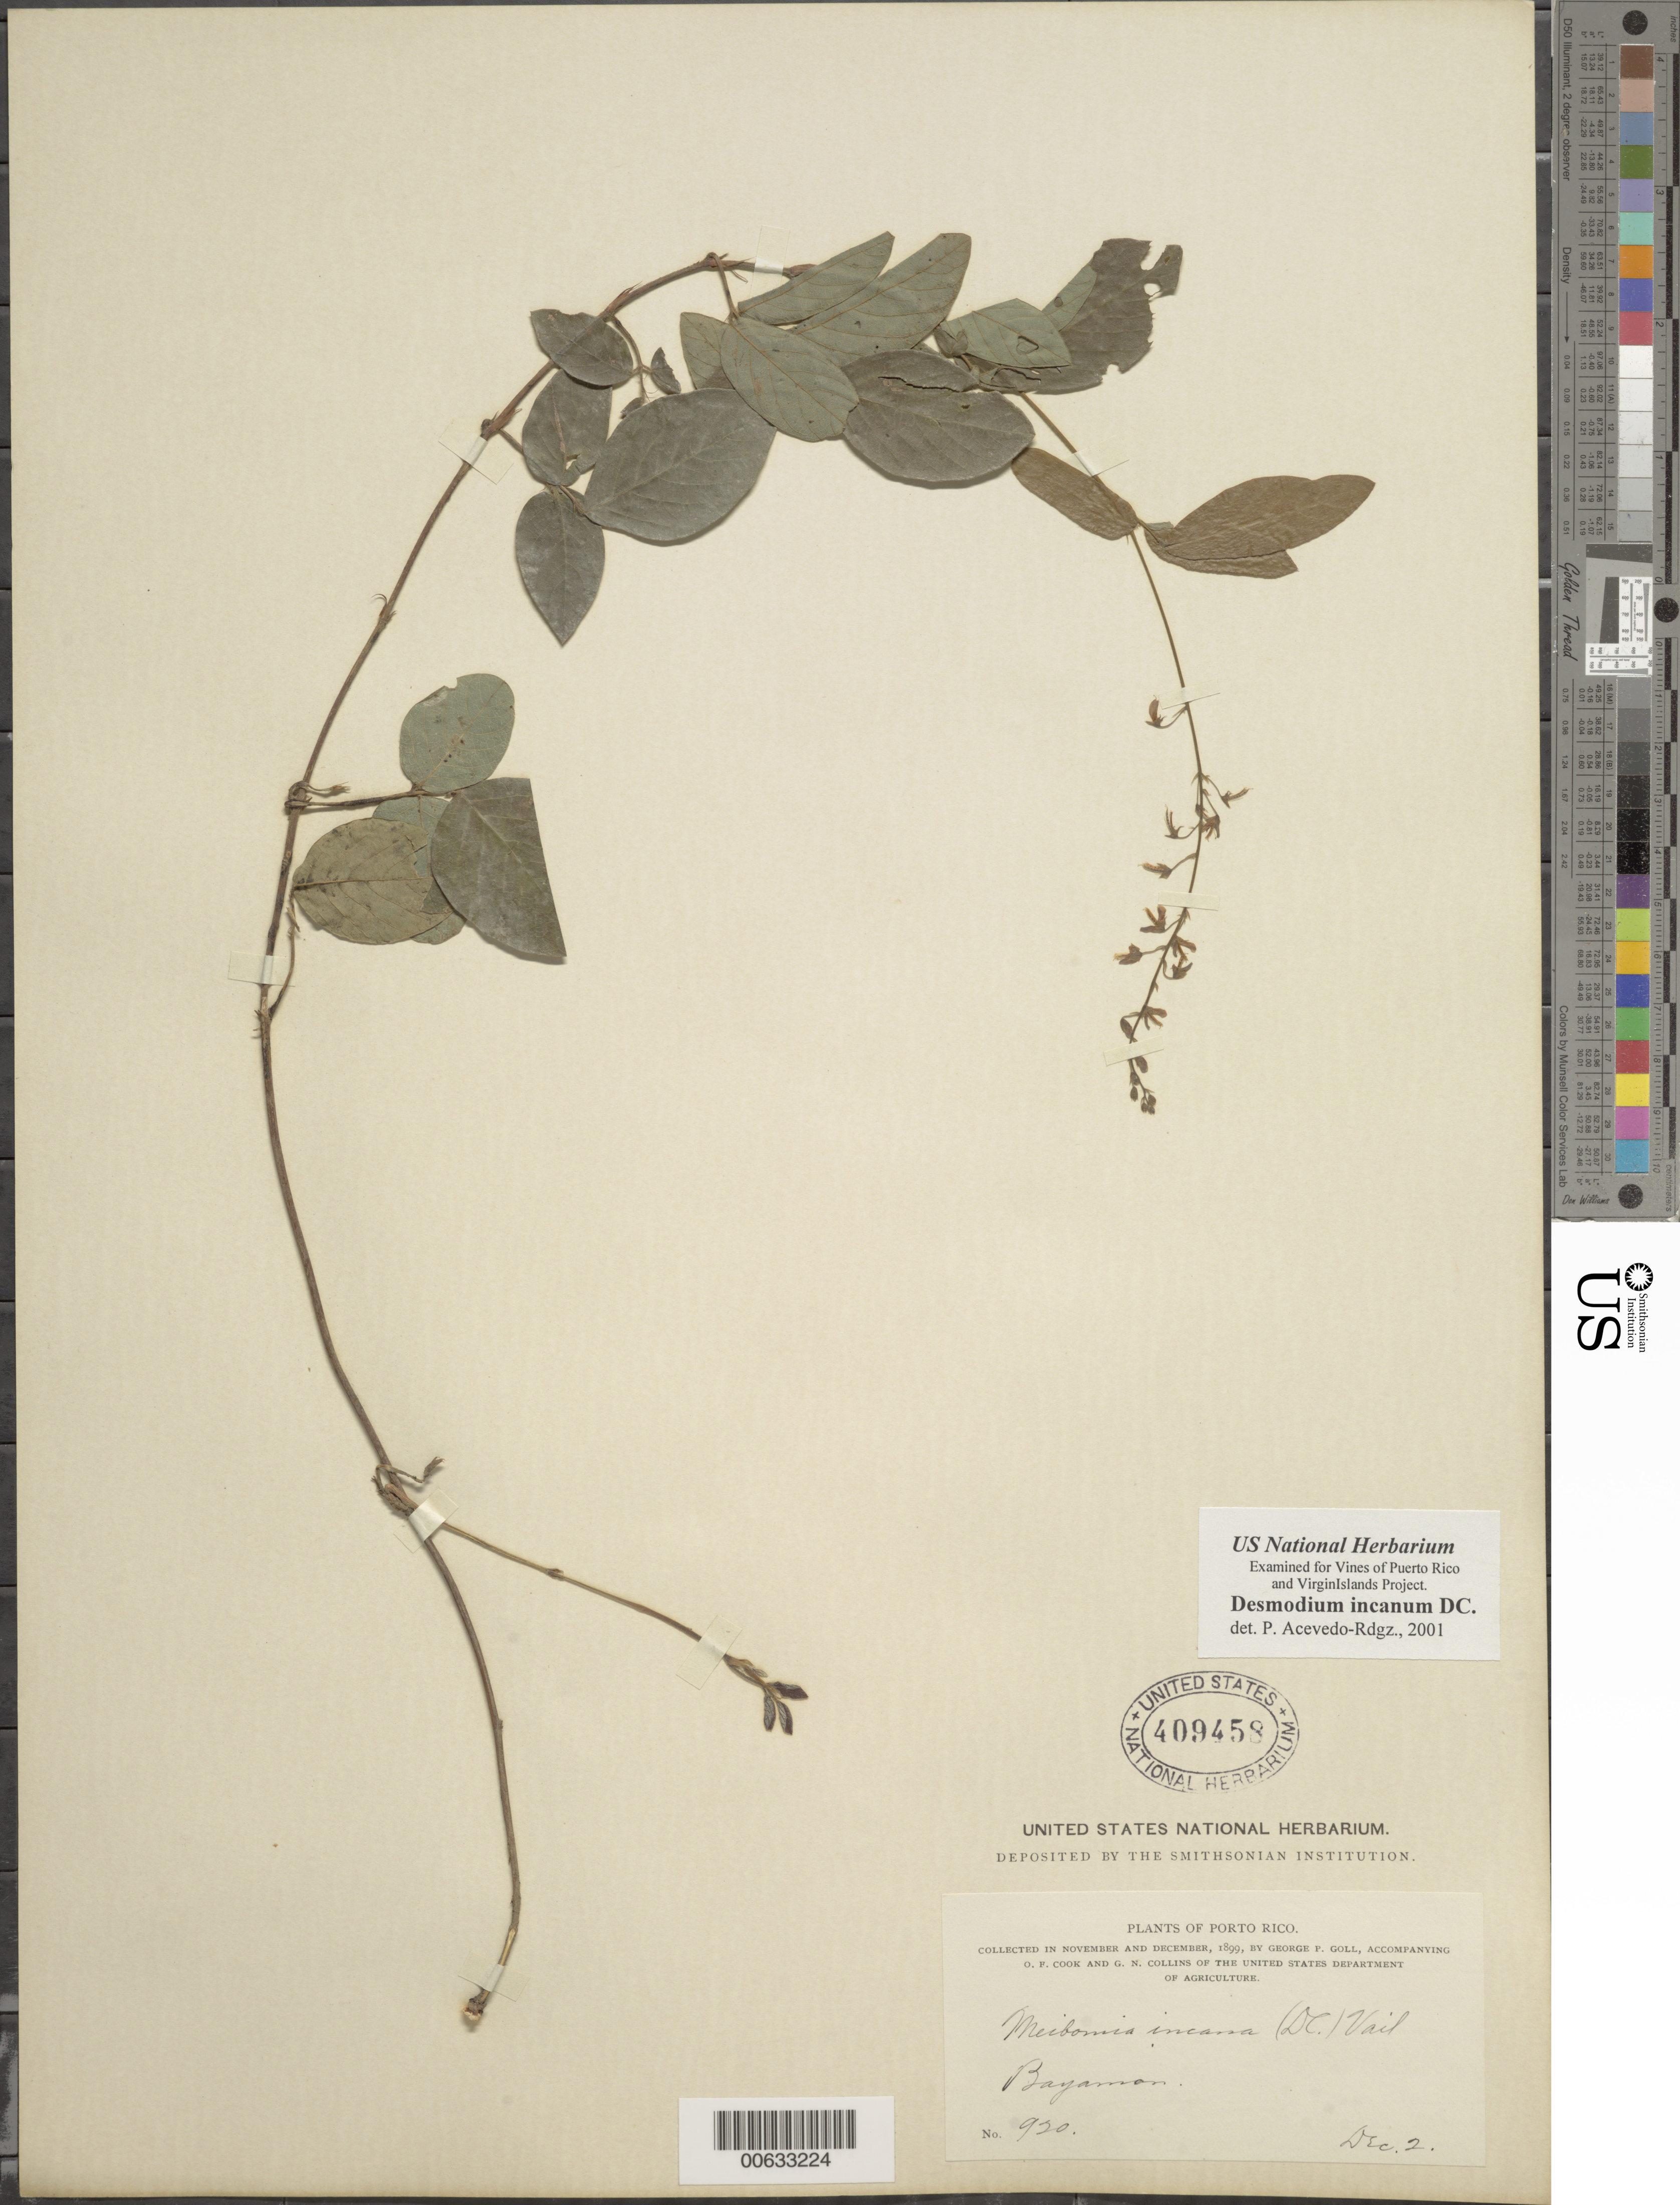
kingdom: Plantae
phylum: Tracheophyta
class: Magnoliopsida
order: Fabales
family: Fabaceae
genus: Desmodium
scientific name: Desmodium incanum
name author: (Sw.) DC.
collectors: G. P. Goll, O. F. Cook & G. Collins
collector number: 920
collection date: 1899-12-02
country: Puerto Rico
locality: Porto Rico, Bayaman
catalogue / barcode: US 409458